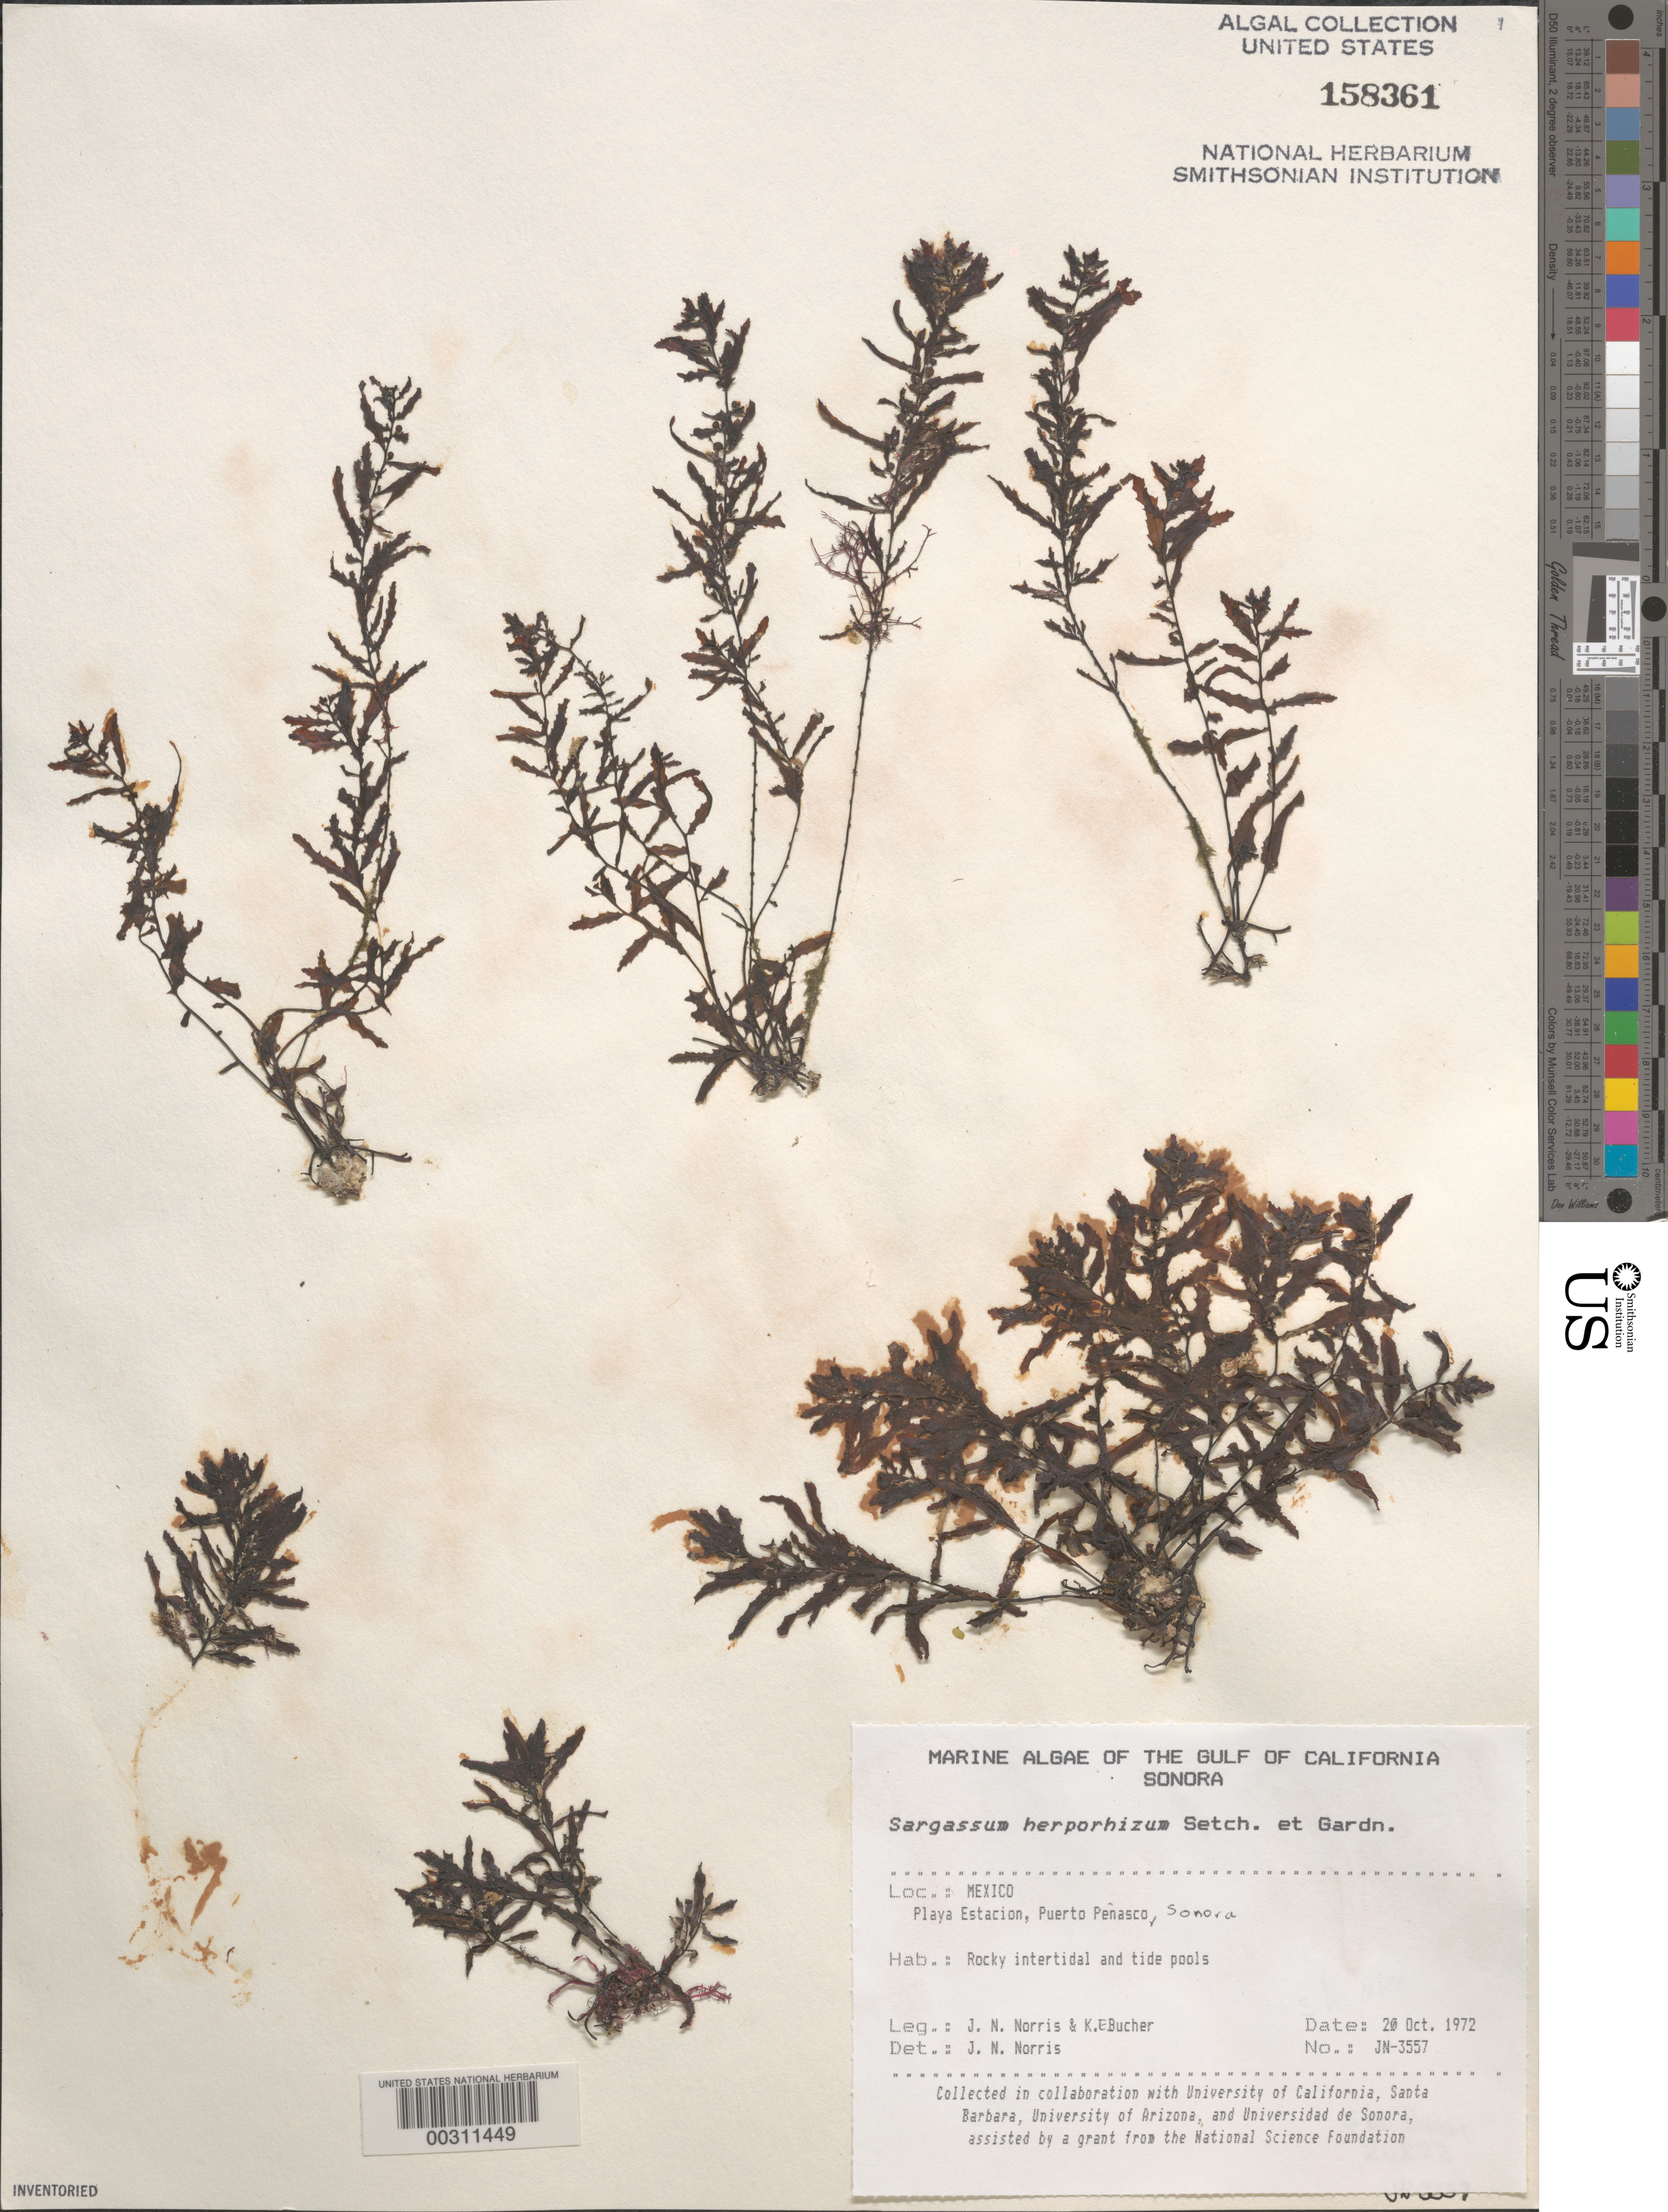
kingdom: Chromista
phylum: Ochrophyta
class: Phaeophyceae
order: Fucales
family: Sargassaceae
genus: Sargassum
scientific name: Sargassum herporhizum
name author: Setch. & N.L. Gardner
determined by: Norris, James N.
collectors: J. N. Norris & K. E. Bucher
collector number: JN-3557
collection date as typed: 20 Oct 1972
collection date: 1972-10-20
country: Mexico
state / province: Sonora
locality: Playa Estacion, Puerto Penasco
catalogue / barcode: US 158361